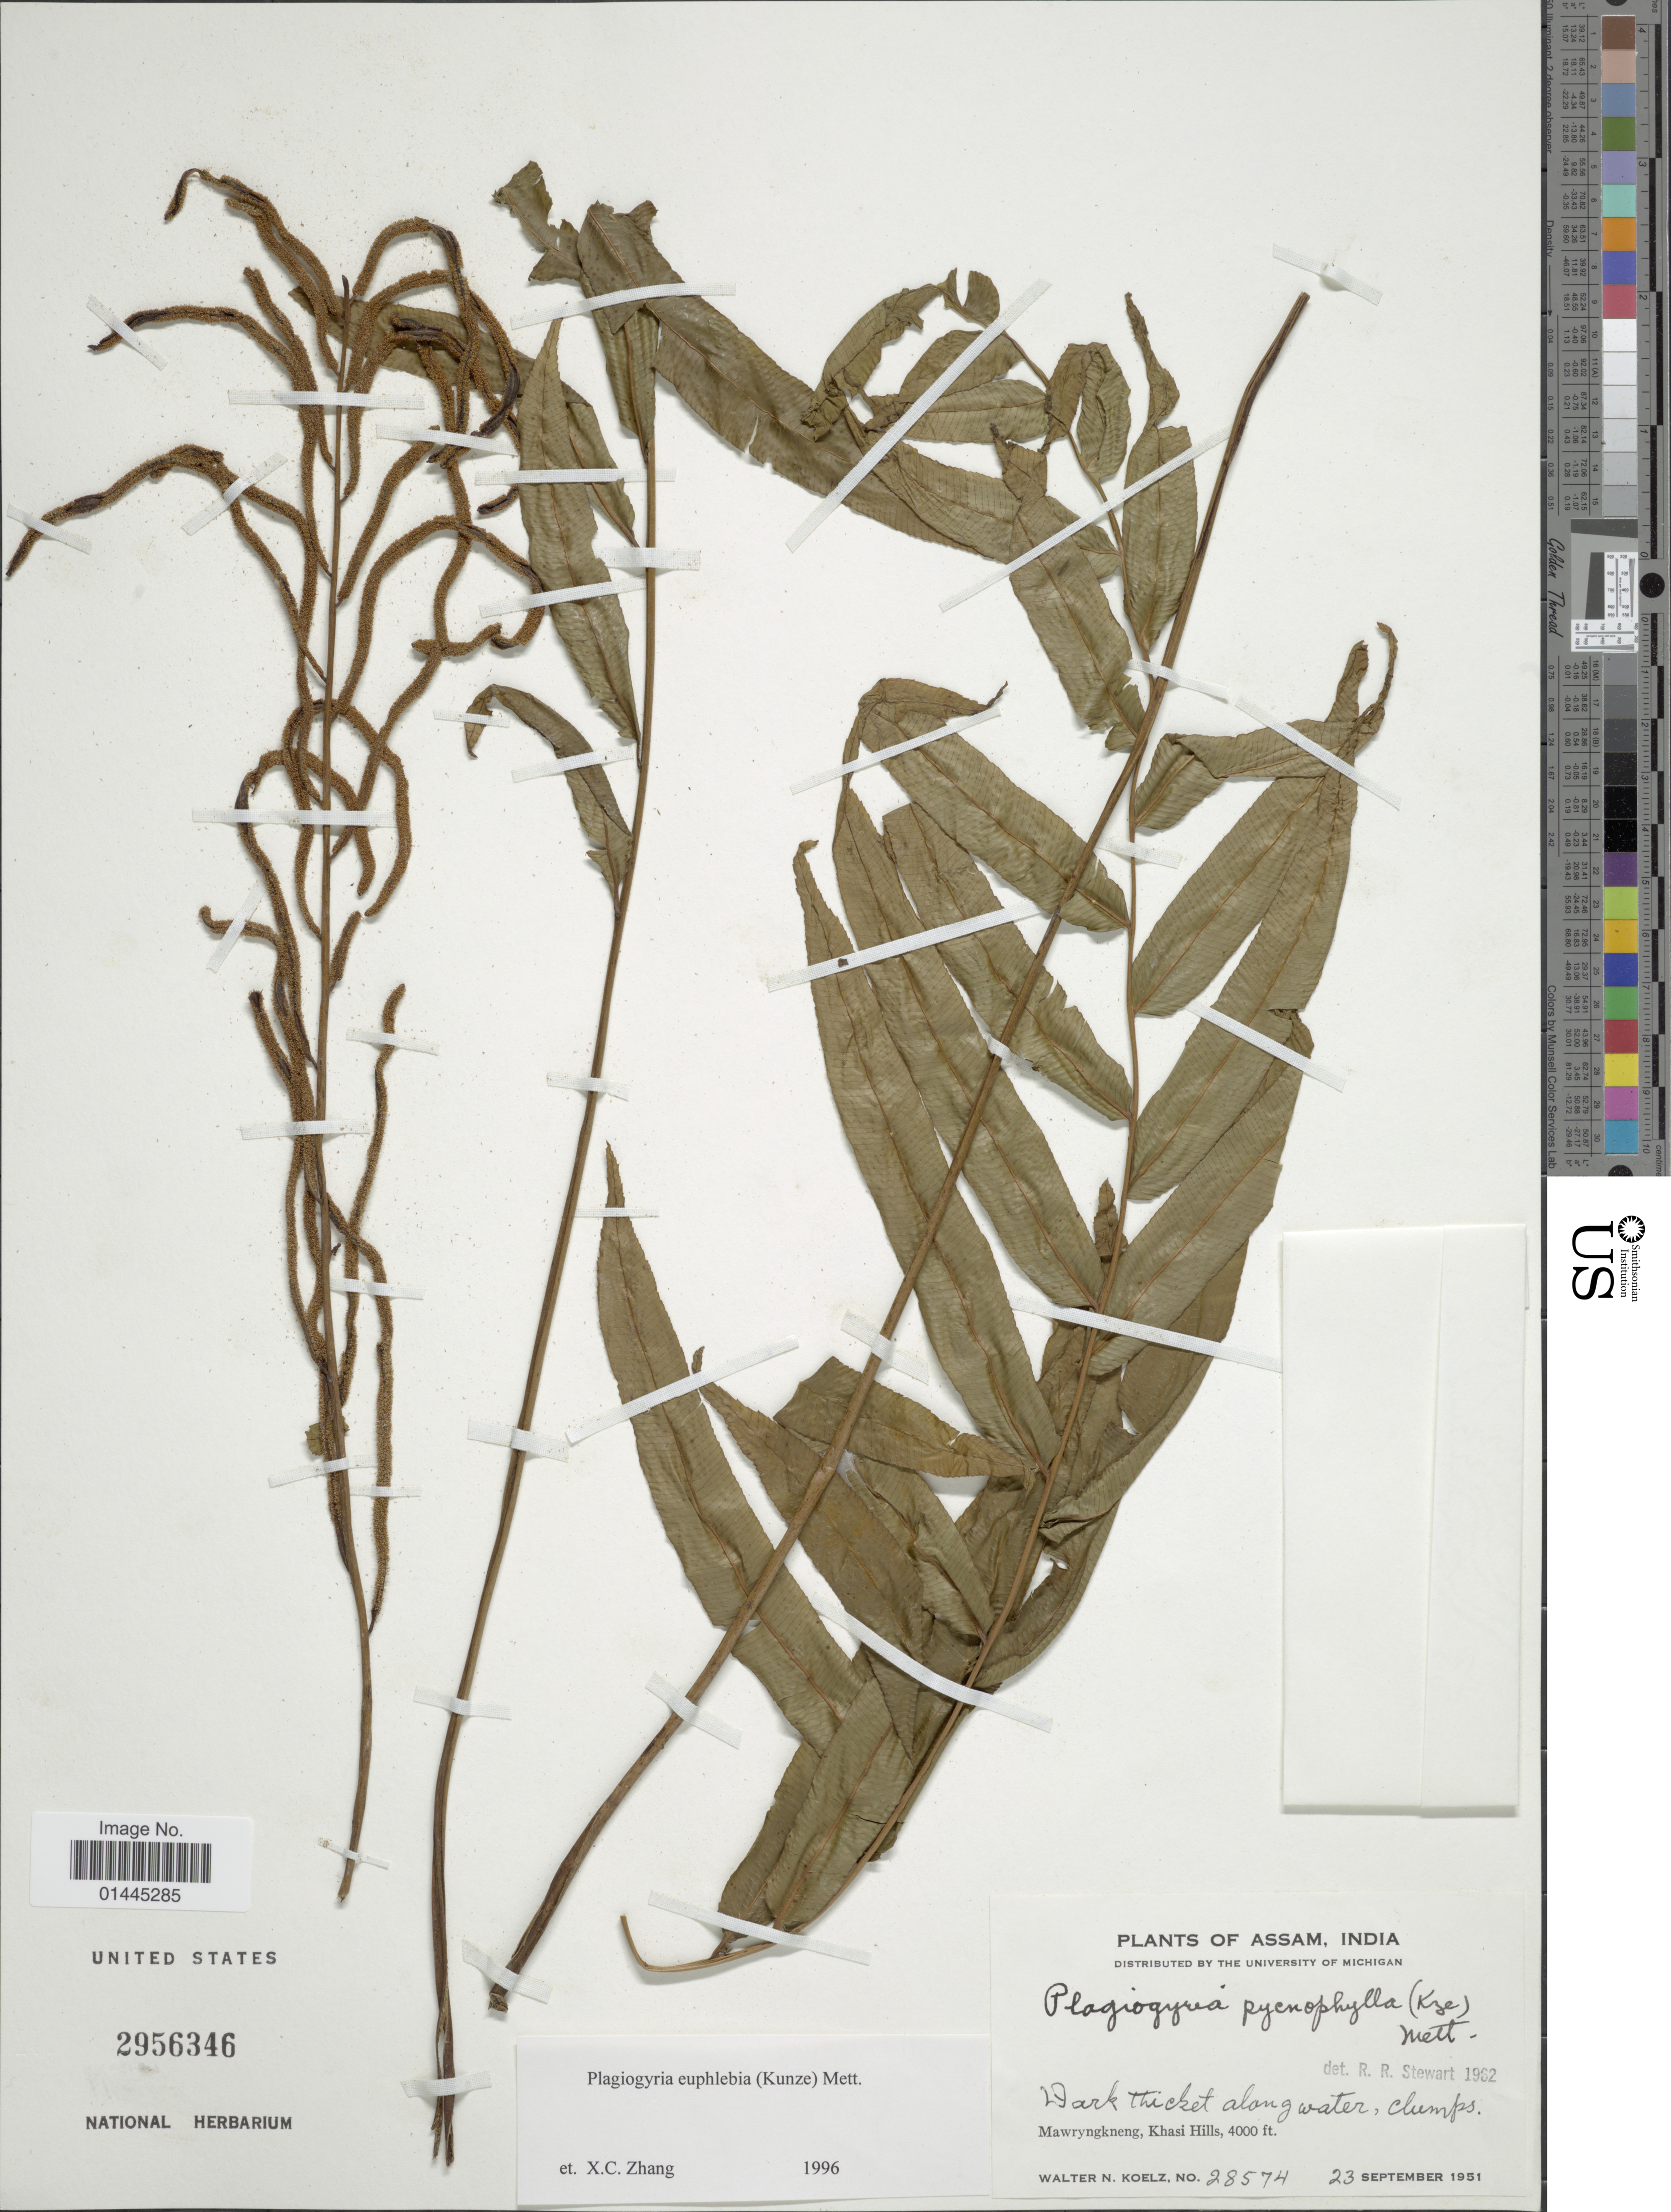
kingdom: Plantae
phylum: Tracheophyta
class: Polypodiopsida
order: Cyatheales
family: Plagiogyriaceae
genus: Plagiogyria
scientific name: Plagiogyria euphlebia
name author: (Kunze) Mett.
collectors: W. N. Koelz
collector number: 28574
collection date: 1951-09-23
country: India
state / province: Meghalaya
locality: Dark thicket along water, Mawryngkneng, Khasi Hills.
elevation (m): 1219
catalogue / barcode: US 2956346